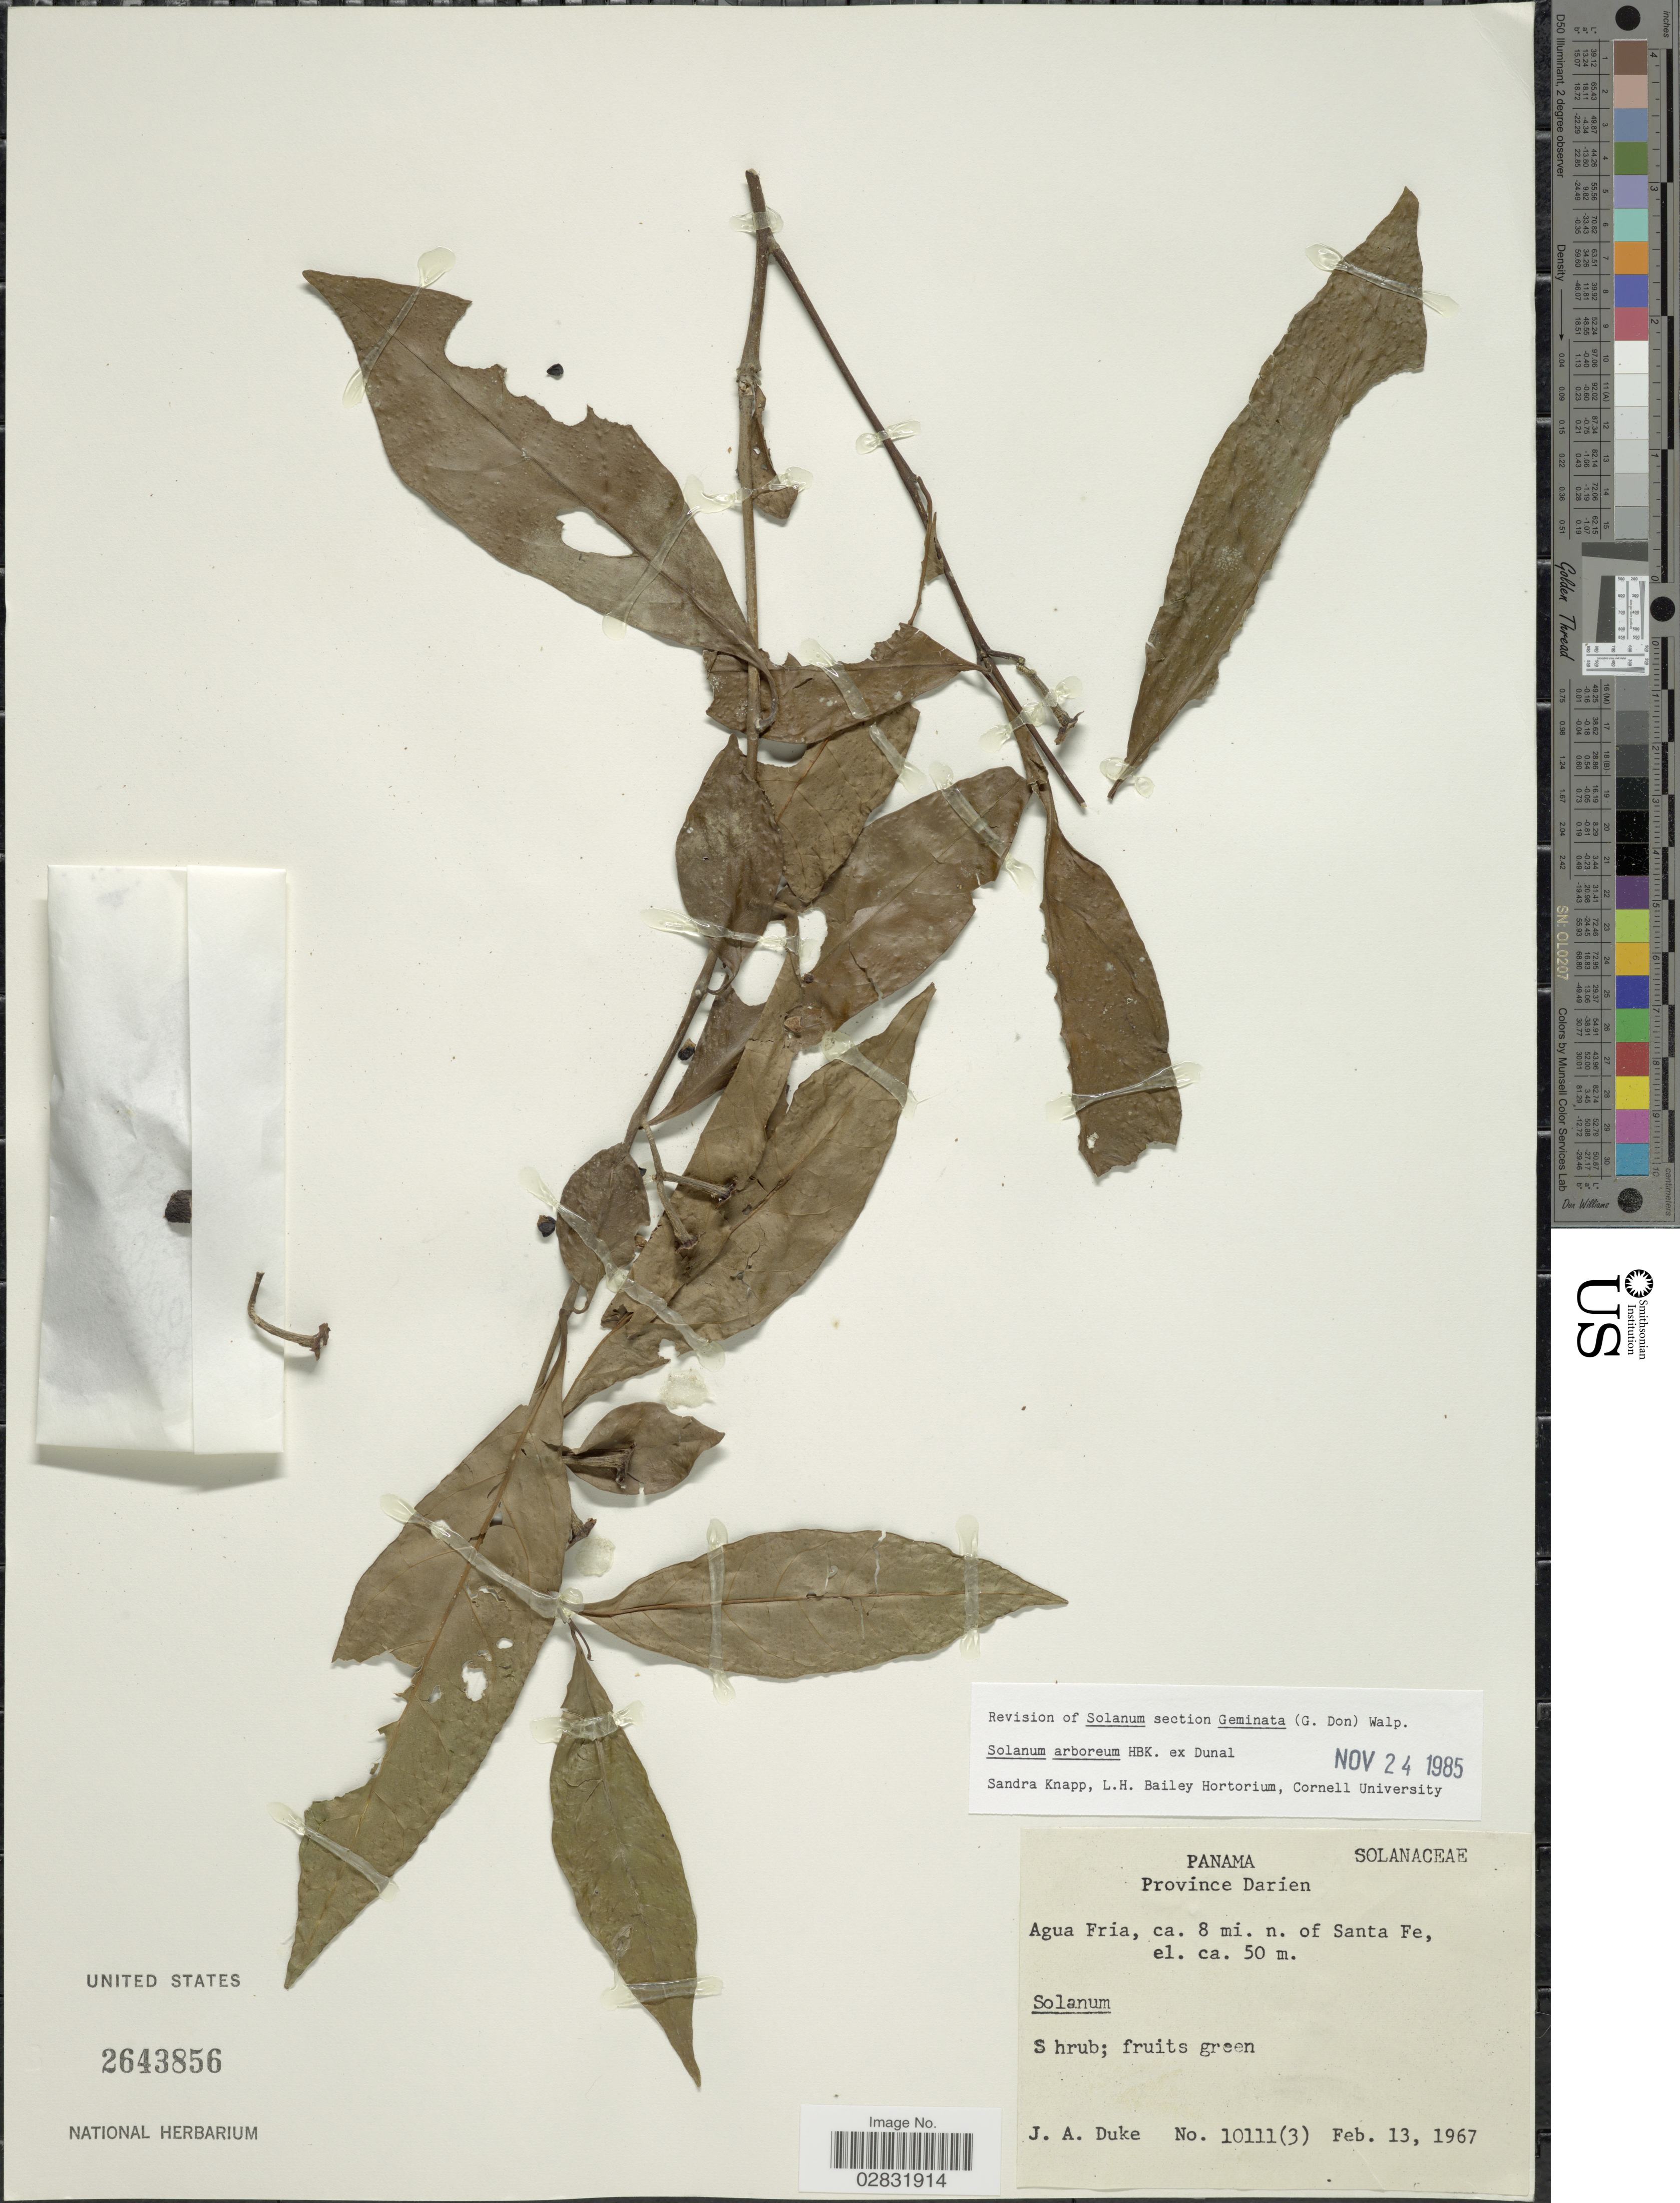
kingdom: Plantae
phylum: Tracheophyta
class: Magnoliopsida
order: Solanales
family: Solanaceae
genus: Solanum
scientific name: Solanum arboreum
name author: Dunal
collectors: J. A. Duke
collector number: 10111(3)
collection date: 1967-02-13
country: Panama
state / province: Darién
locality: Province Darien. Agua Fria, ca. 8 mi. n. of Santa Fe.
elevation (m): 50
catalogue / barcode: US 2643856